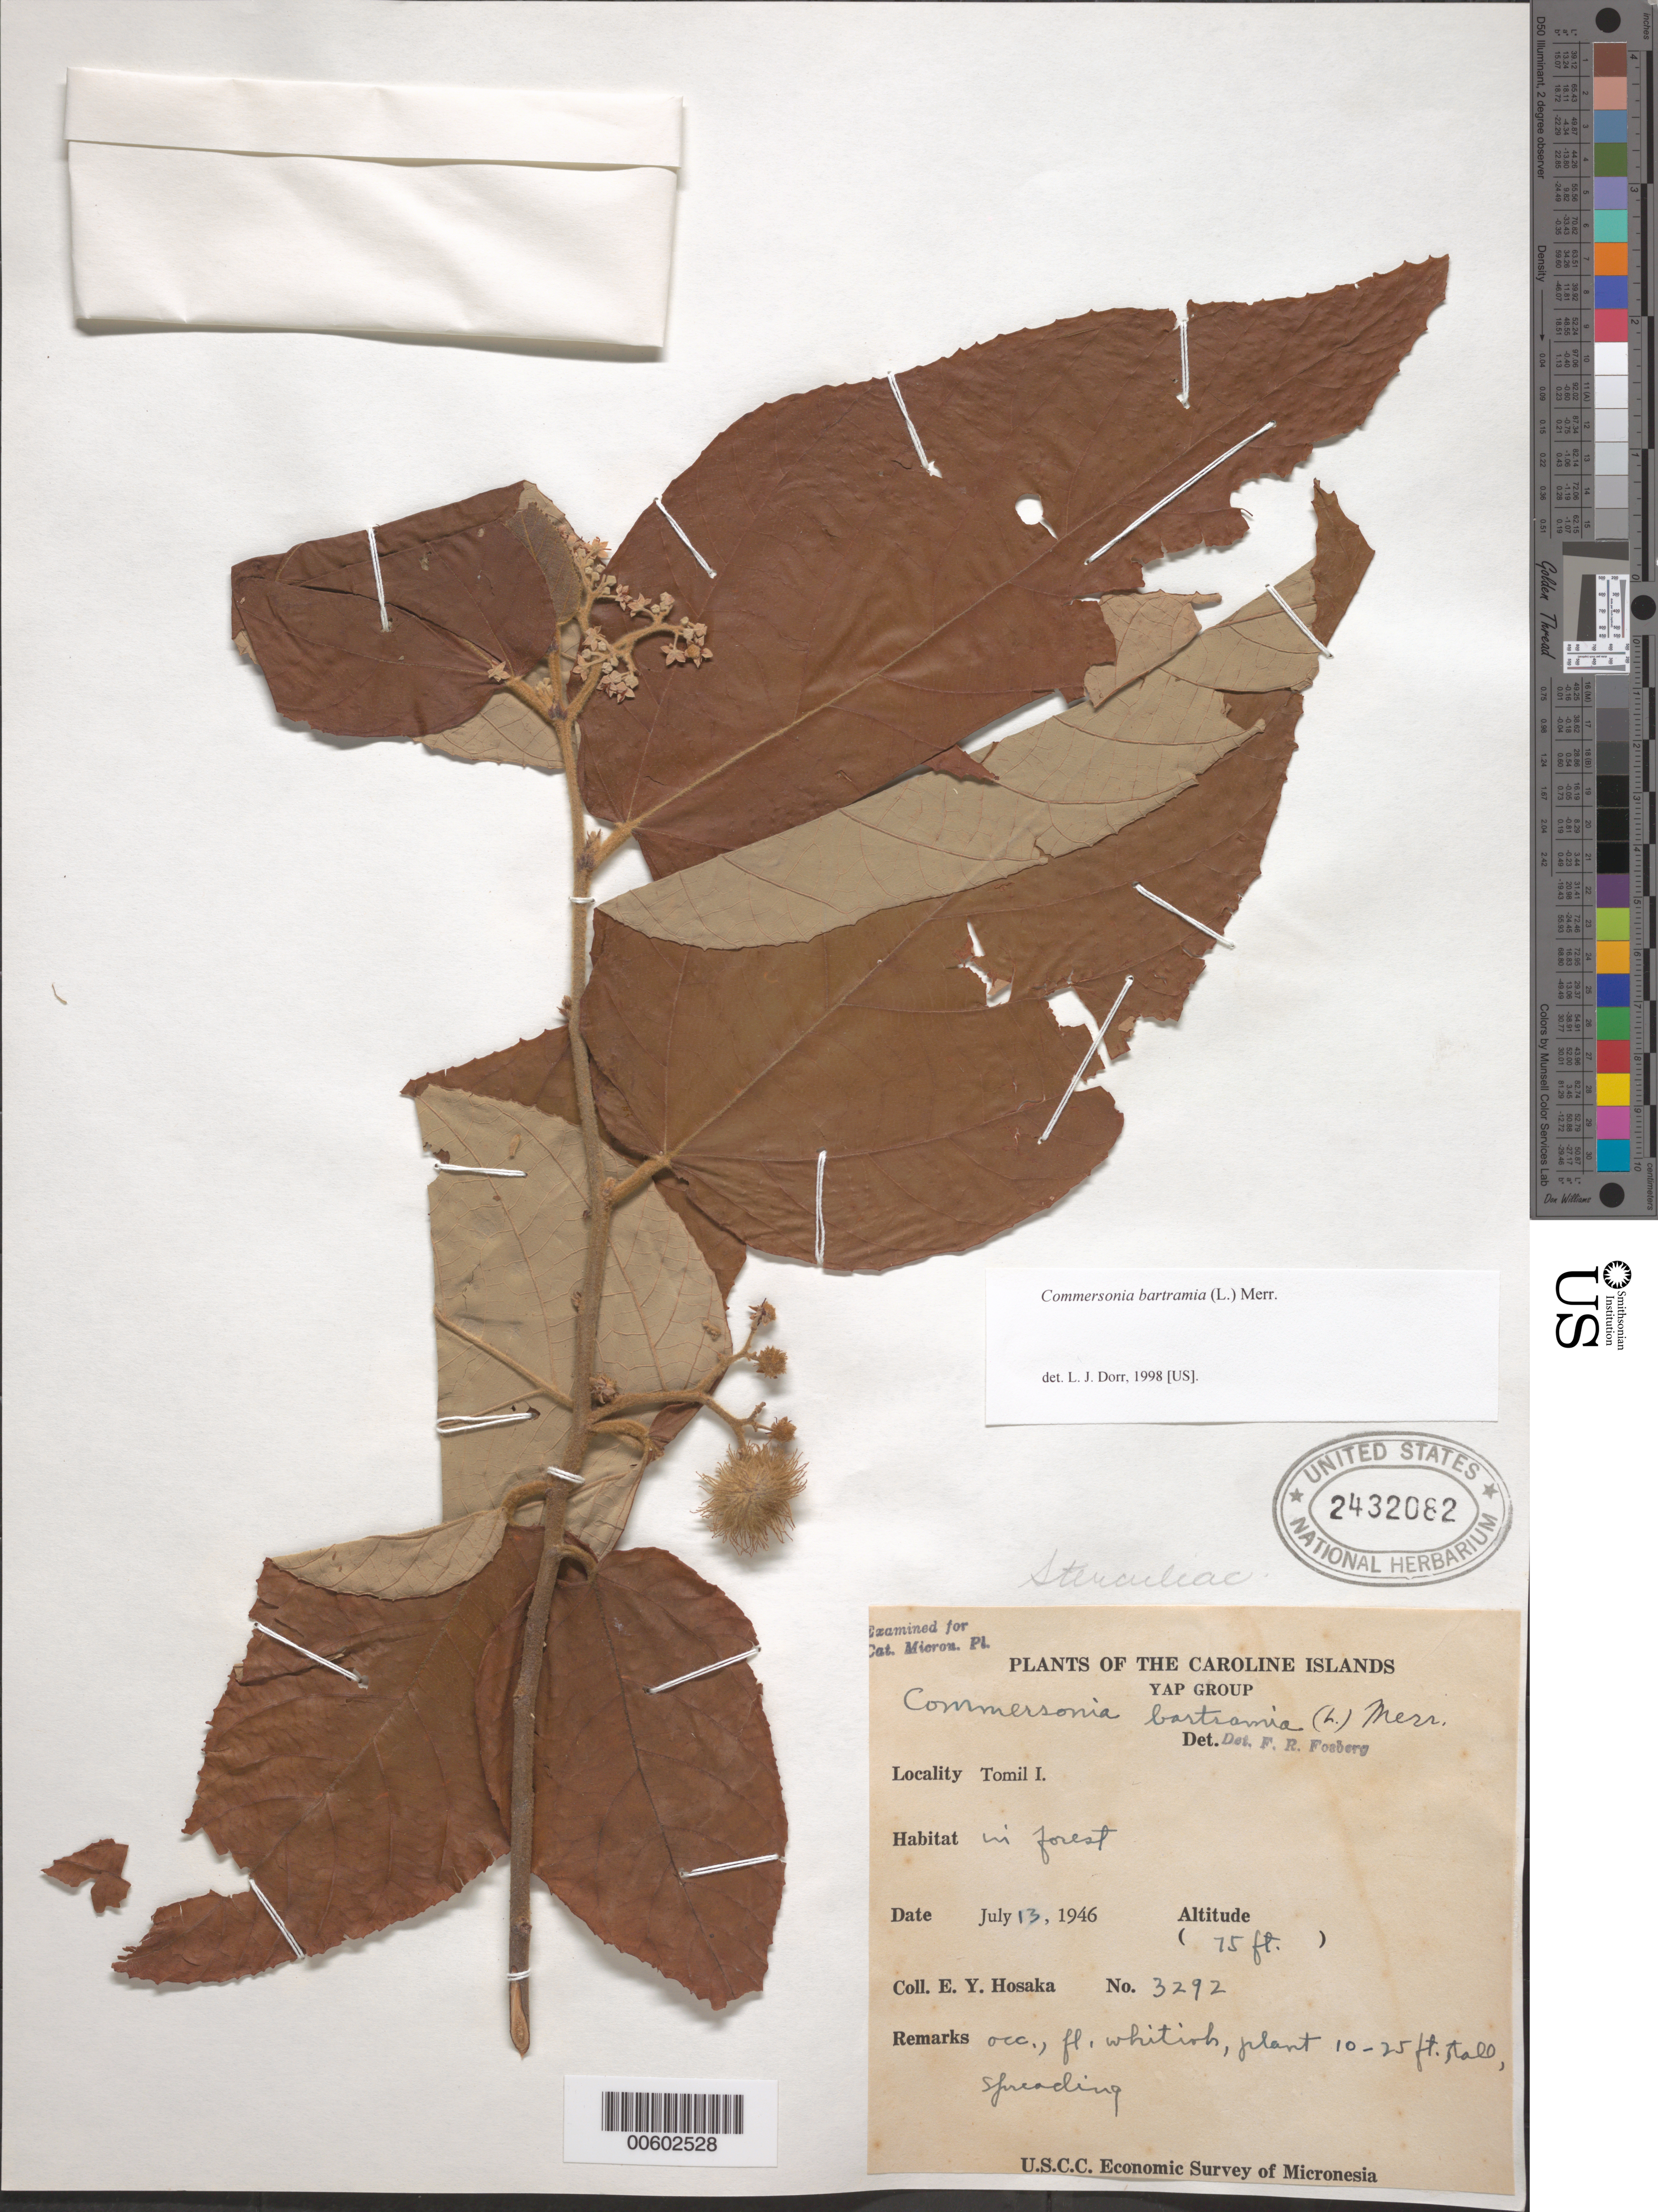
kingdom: Plantae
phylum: Tracheophyta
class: Magnoliopsida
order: Malvales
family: Malvaceae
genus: Commersonia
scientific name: Commersonia bartramia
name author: (L.) Merr.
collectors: E. Y. Hosaka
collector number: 3292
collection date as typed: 13 Jul 1946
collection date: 1946-07-13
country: Micronesia, Federated States of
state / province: Yap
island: Gagil-Tamil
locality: Yap Group. Tomil I. [= Gagil-Tamil I.]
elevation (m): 22.86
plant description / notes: GH, US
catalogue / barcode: US 2432082